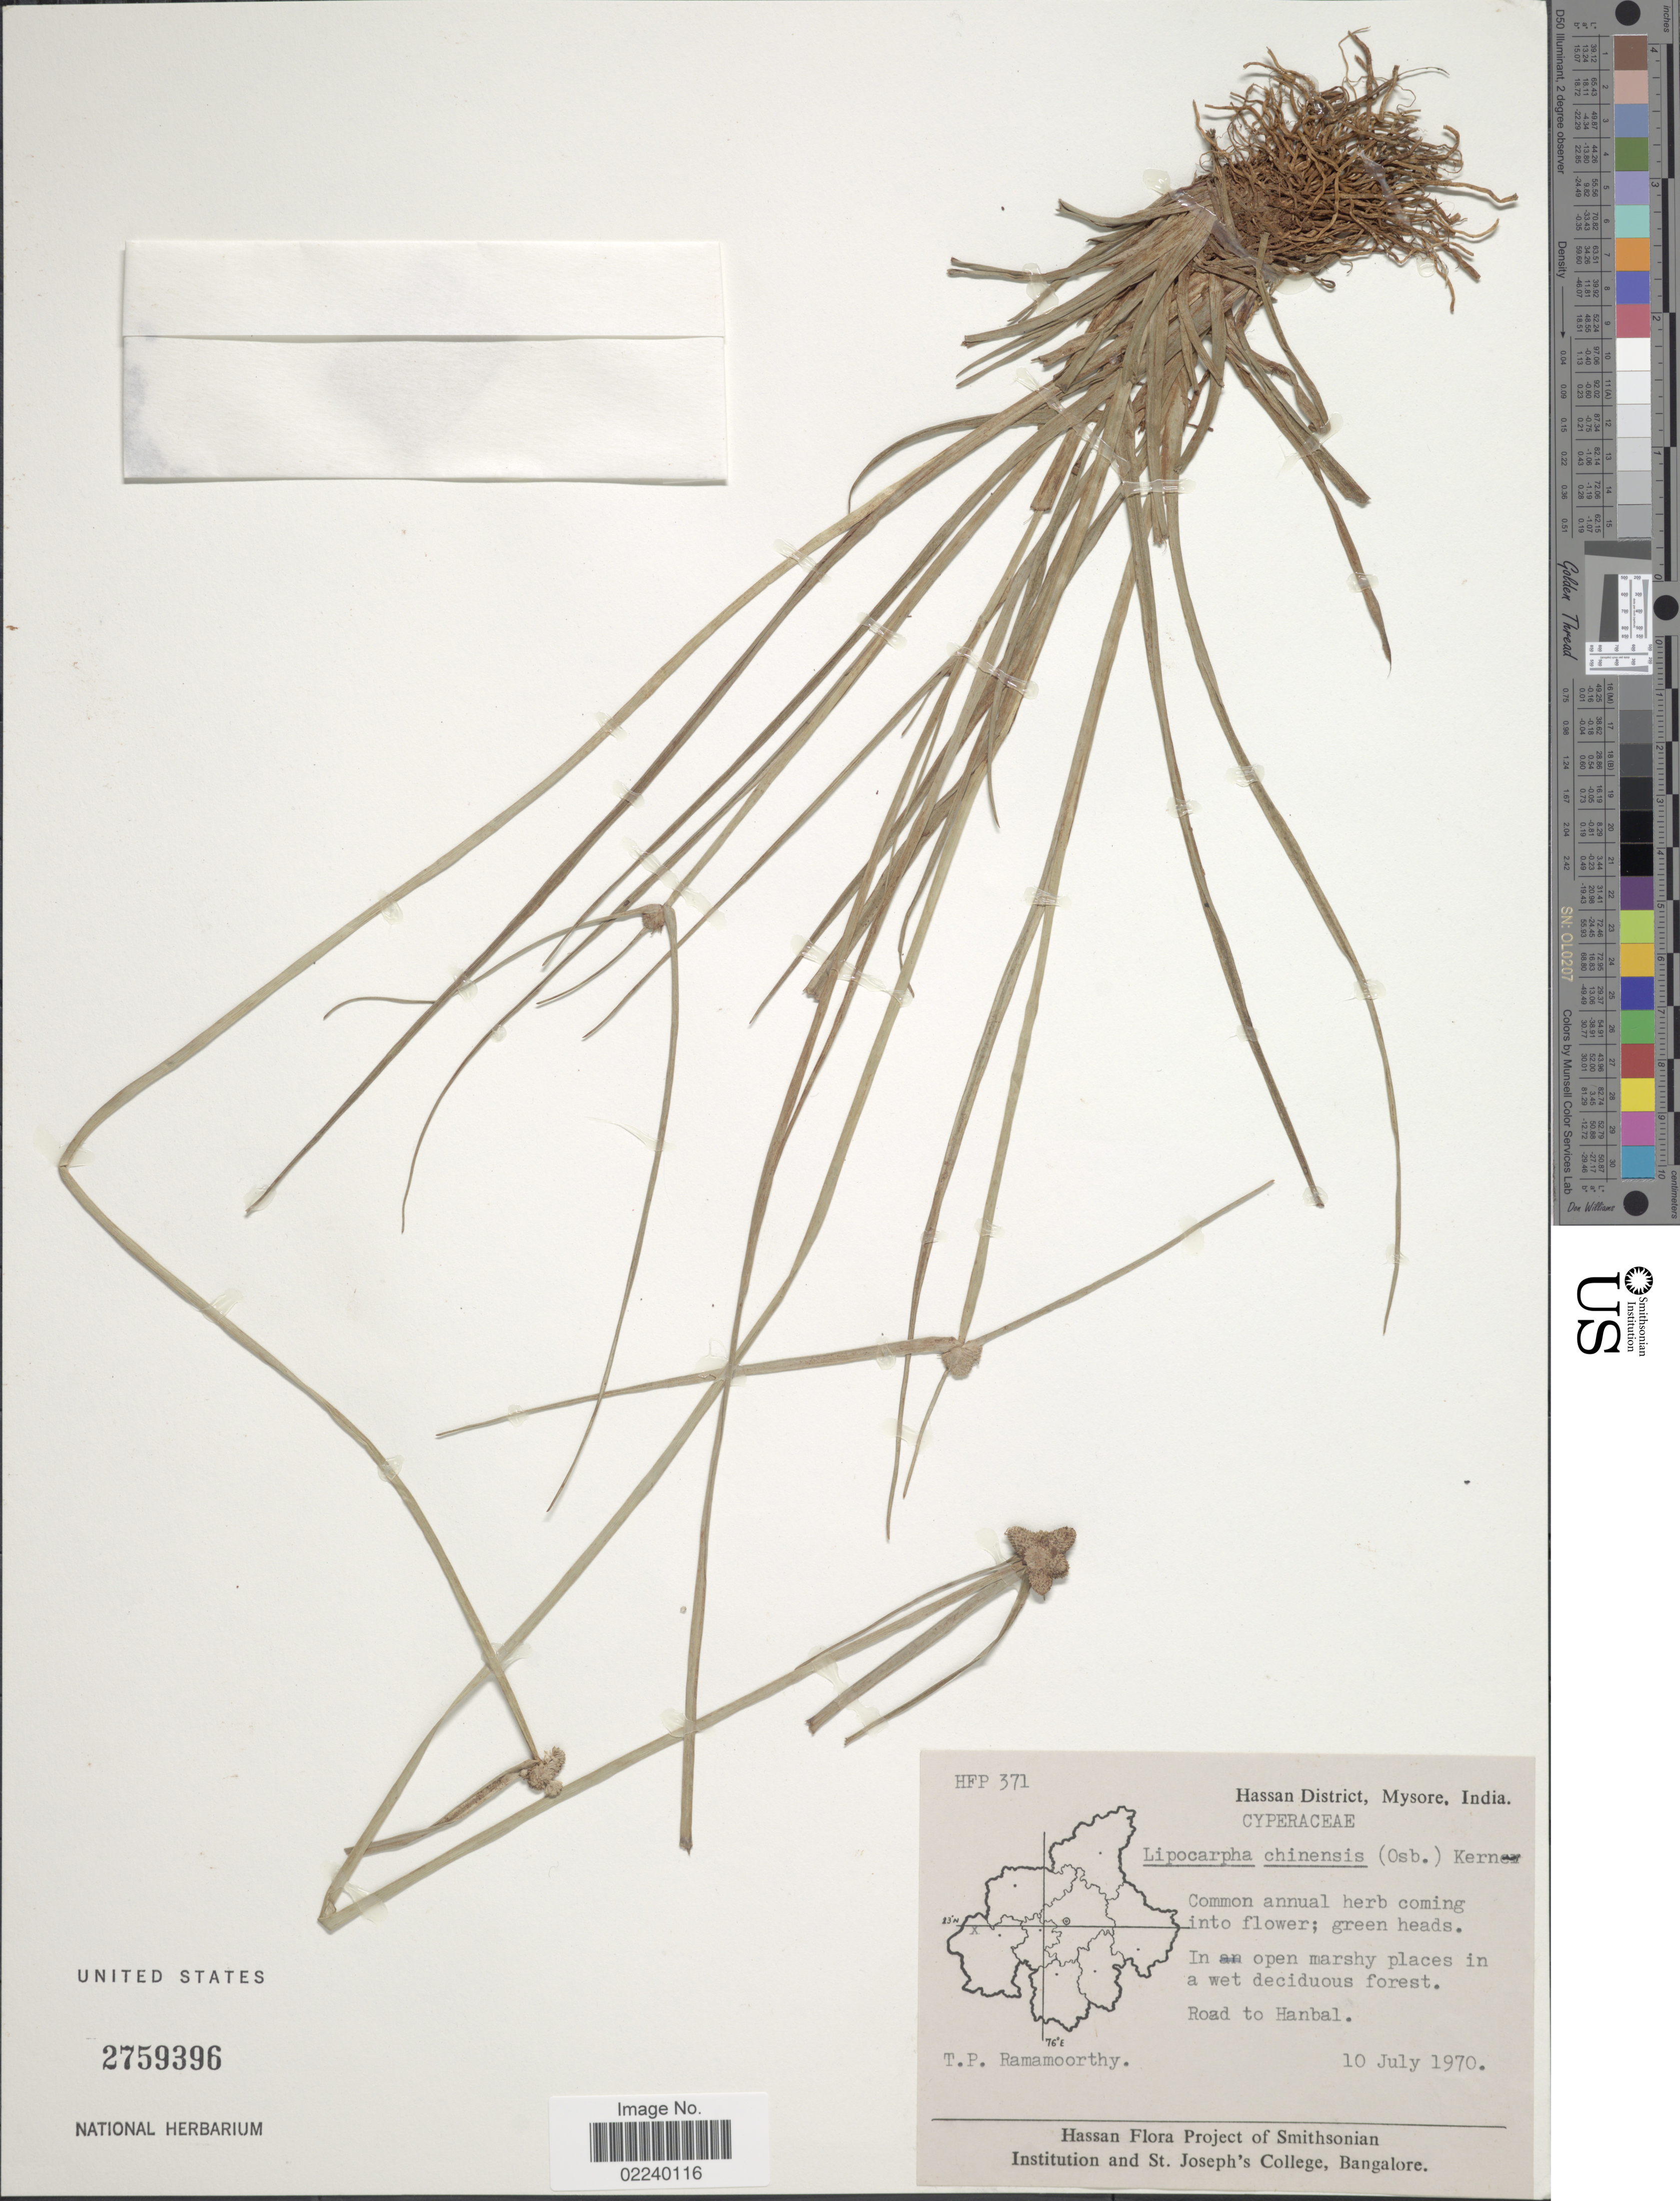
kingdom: Plantae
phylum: Tracheophyta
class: Liliopsida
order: Poales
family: Cyperaceae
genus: Cyperus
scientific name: Cyperus albescens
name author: (Steud.) Larridon & Govaerts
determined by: Strong, M. T., (US), Smithsonian Institution - National Museum of Natural History (UNITED STATES)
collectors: T. P. Ramamoorthy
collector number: HFP 371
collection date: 1970-07-10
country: India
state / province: Karnataka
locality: Hassan District, Mysore, Road to Hanbal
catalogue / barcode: US 2759396